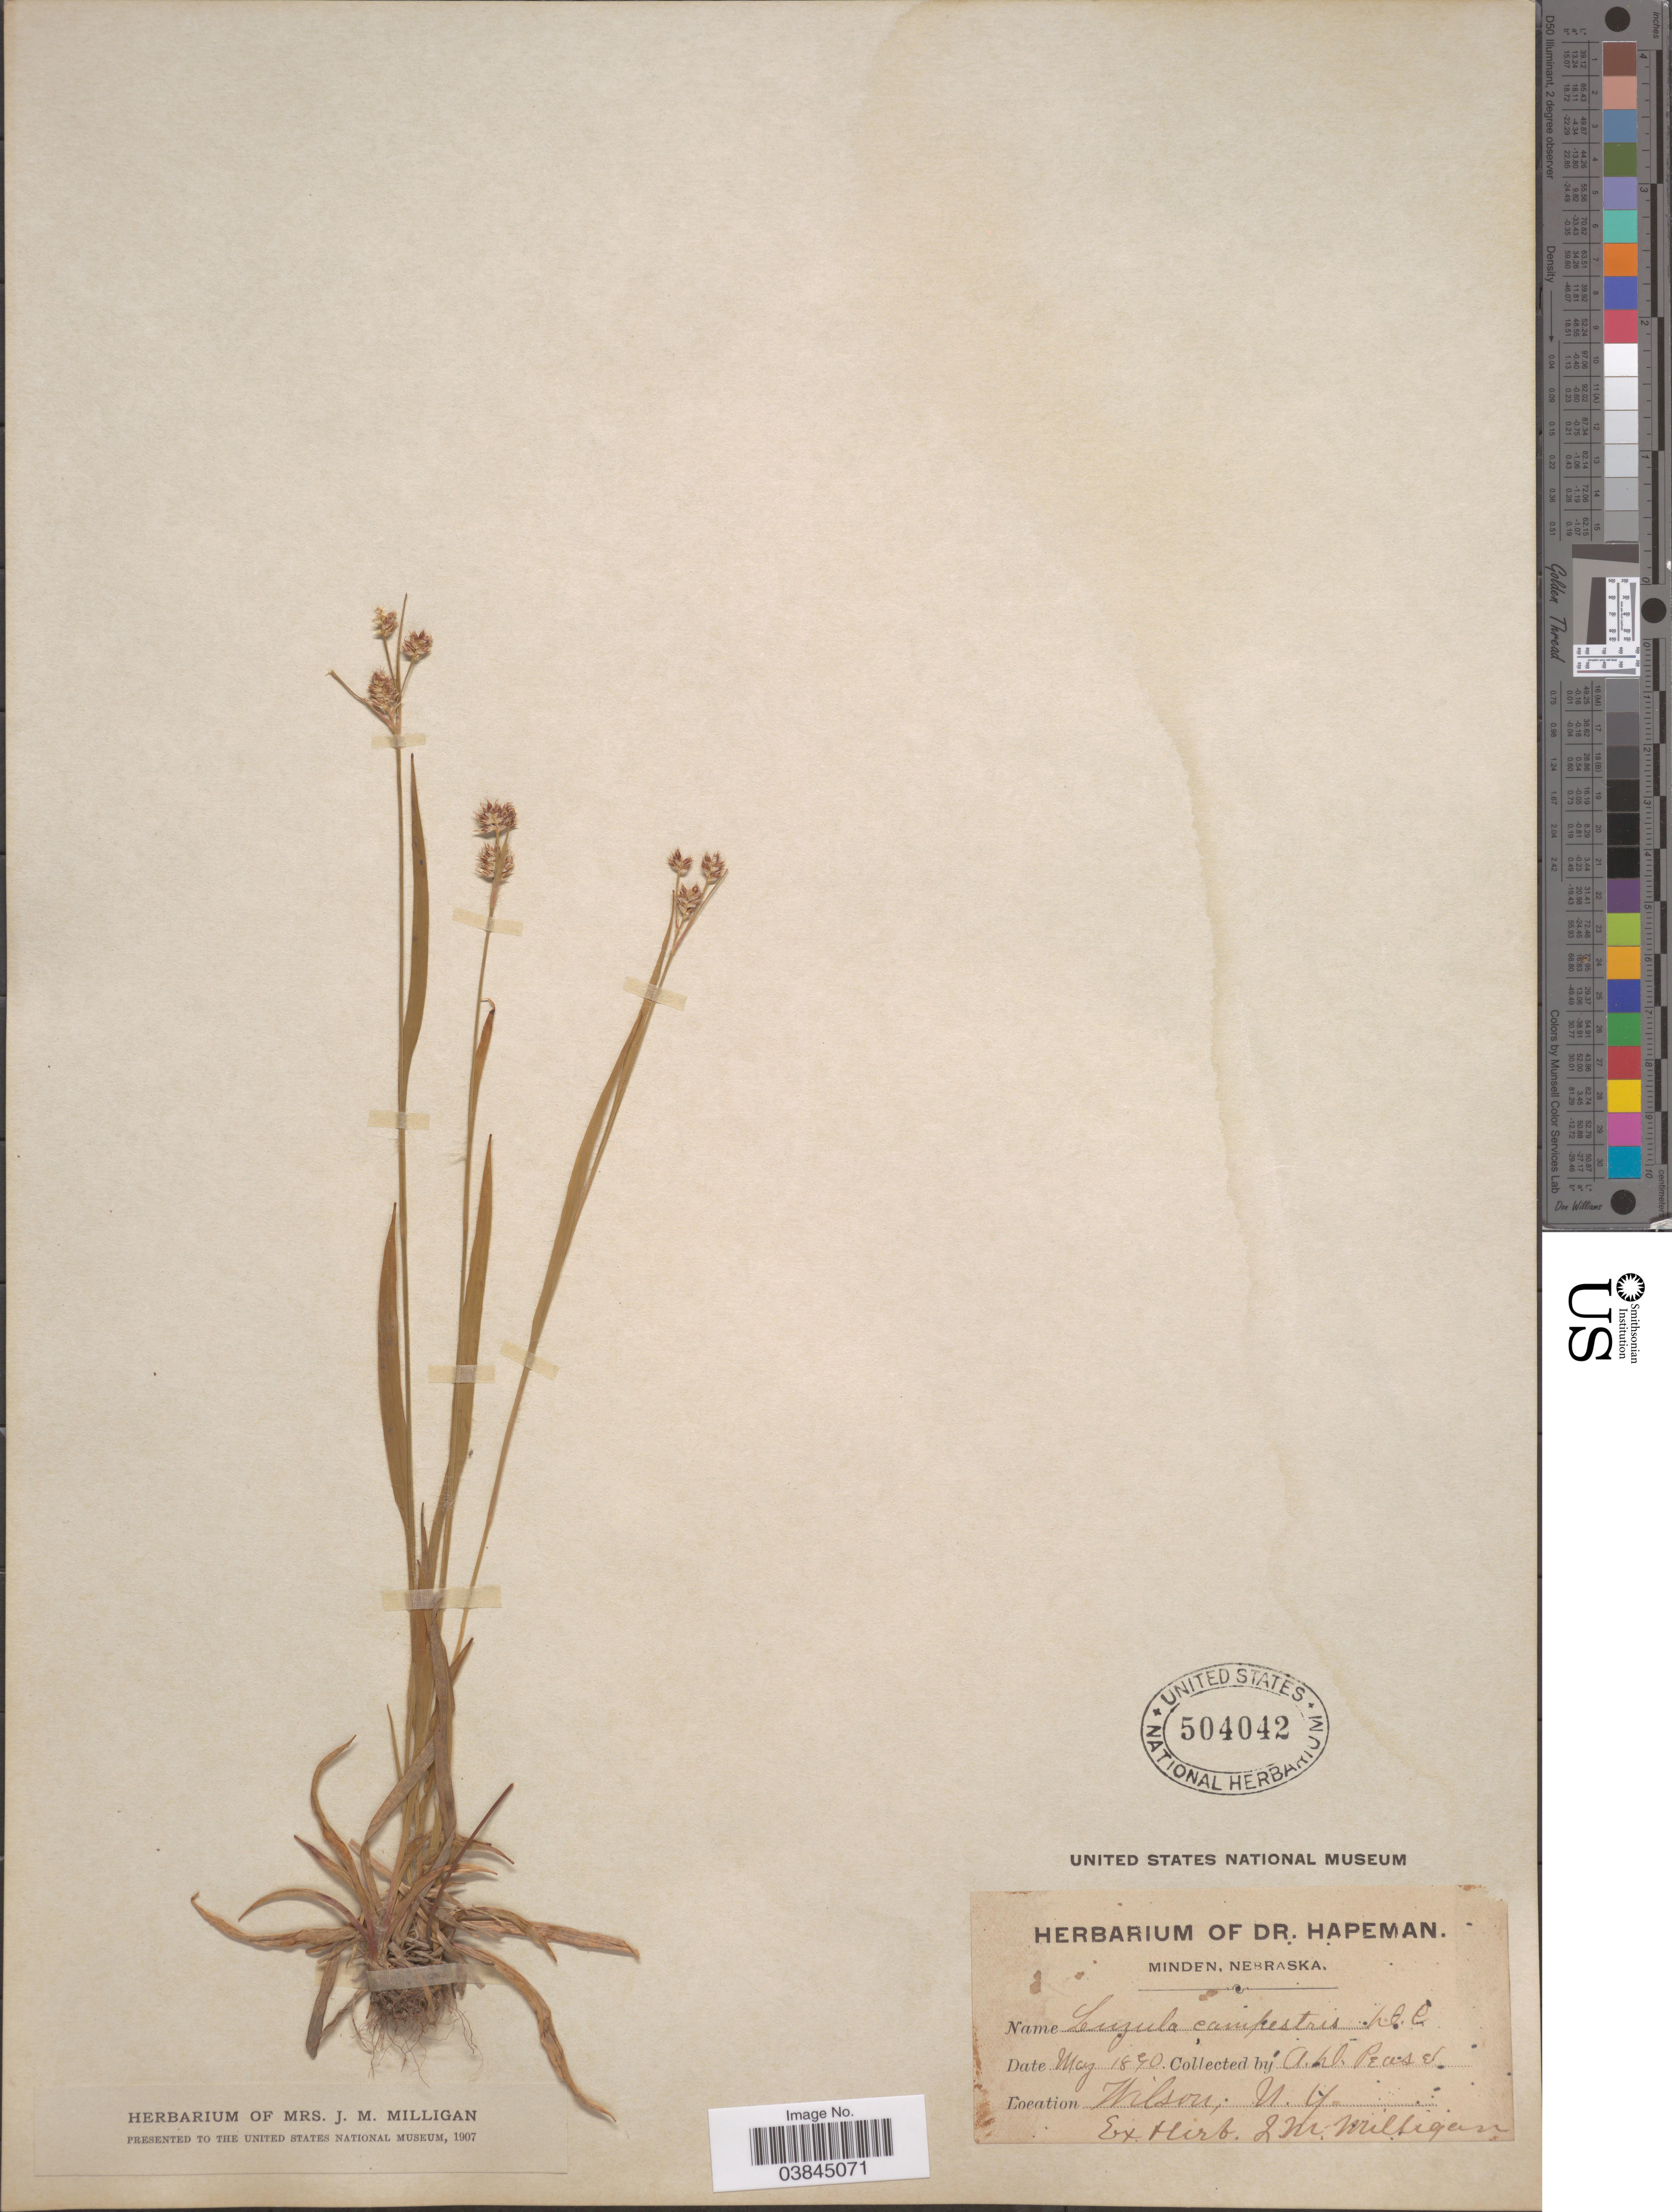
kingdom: Plantae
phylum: Tracheophyta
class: Liliopsida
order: Poales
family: Juncaceae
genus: Luzula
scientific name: Luzula campestris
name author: (L.) DC.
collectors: A. Pease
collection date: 1890-05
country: United States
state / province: New York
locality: Wilson.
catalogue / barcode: US 504042